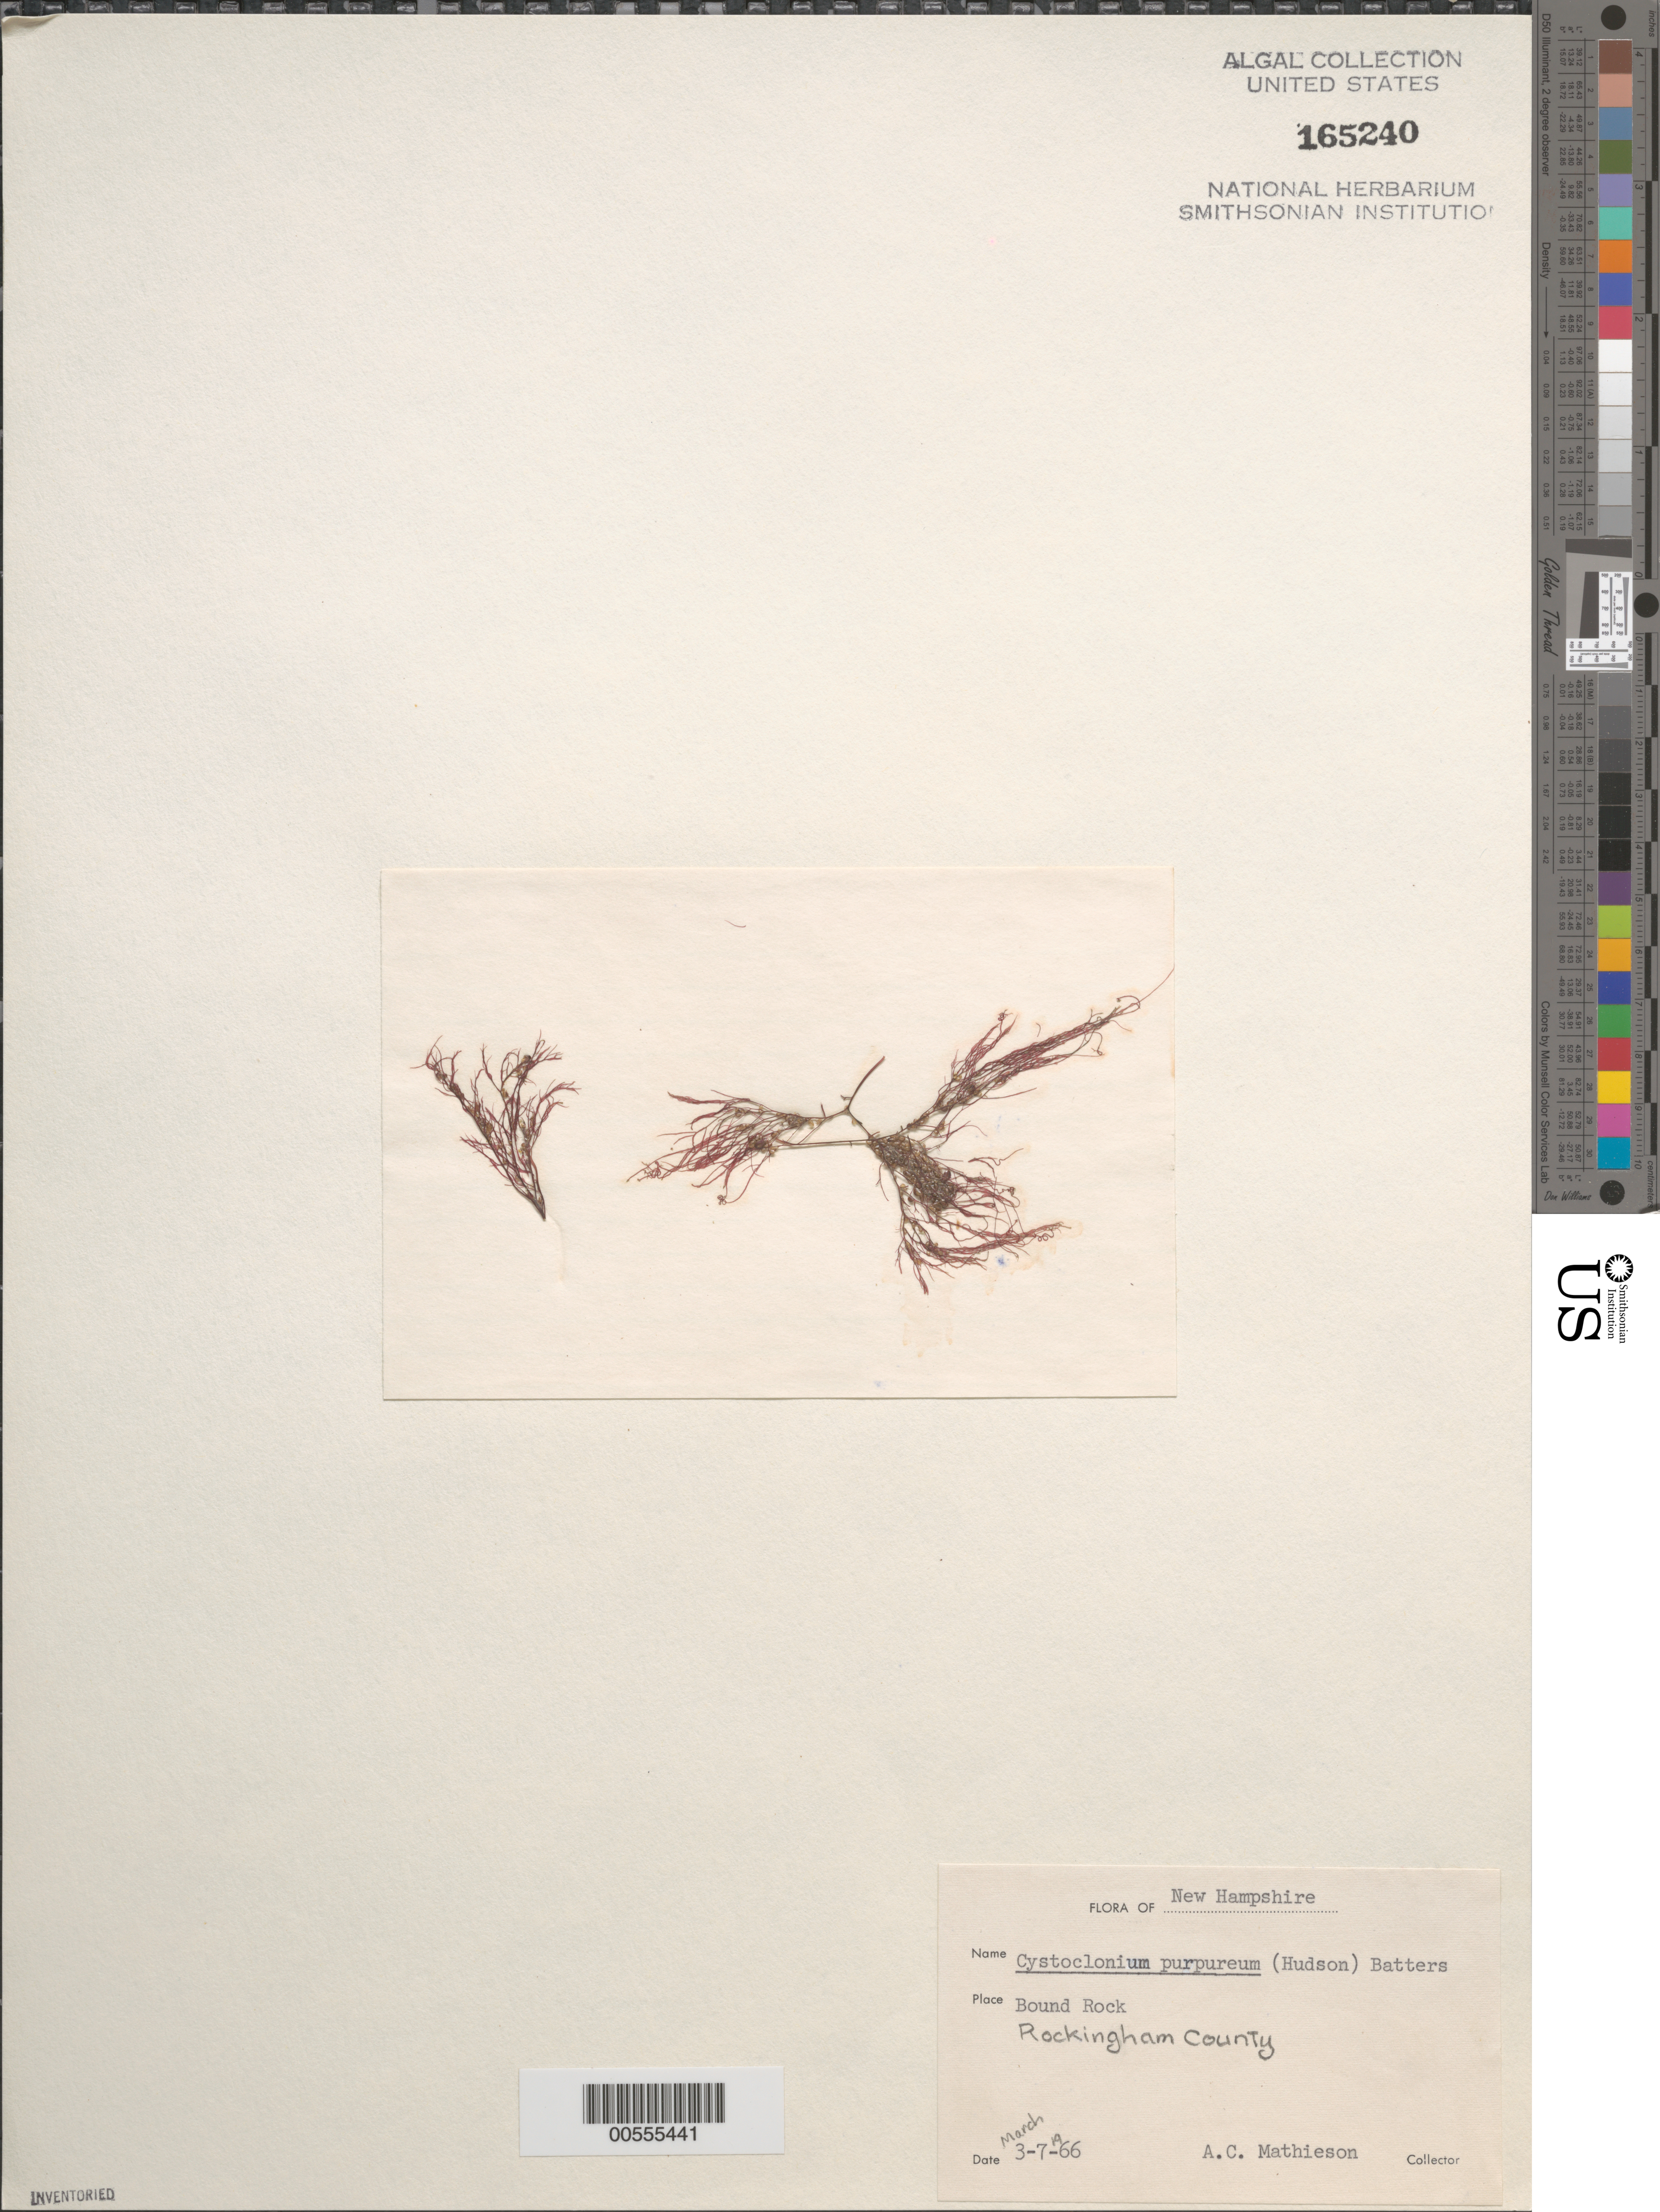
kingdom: Plantae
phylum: Rhodophyta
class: Florideophyceae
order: Gigartinales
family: Cystocloniaceae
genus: Cystoclonium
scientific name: Cystoclonium purpureum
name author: (Huds.) Batters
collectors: A. C. Mathieson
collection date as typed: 07 Mar 1966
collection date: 1966-03-07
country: United States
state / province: New Hampshire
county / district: Rockingham County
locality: Bound Rock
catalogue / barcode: US 165240